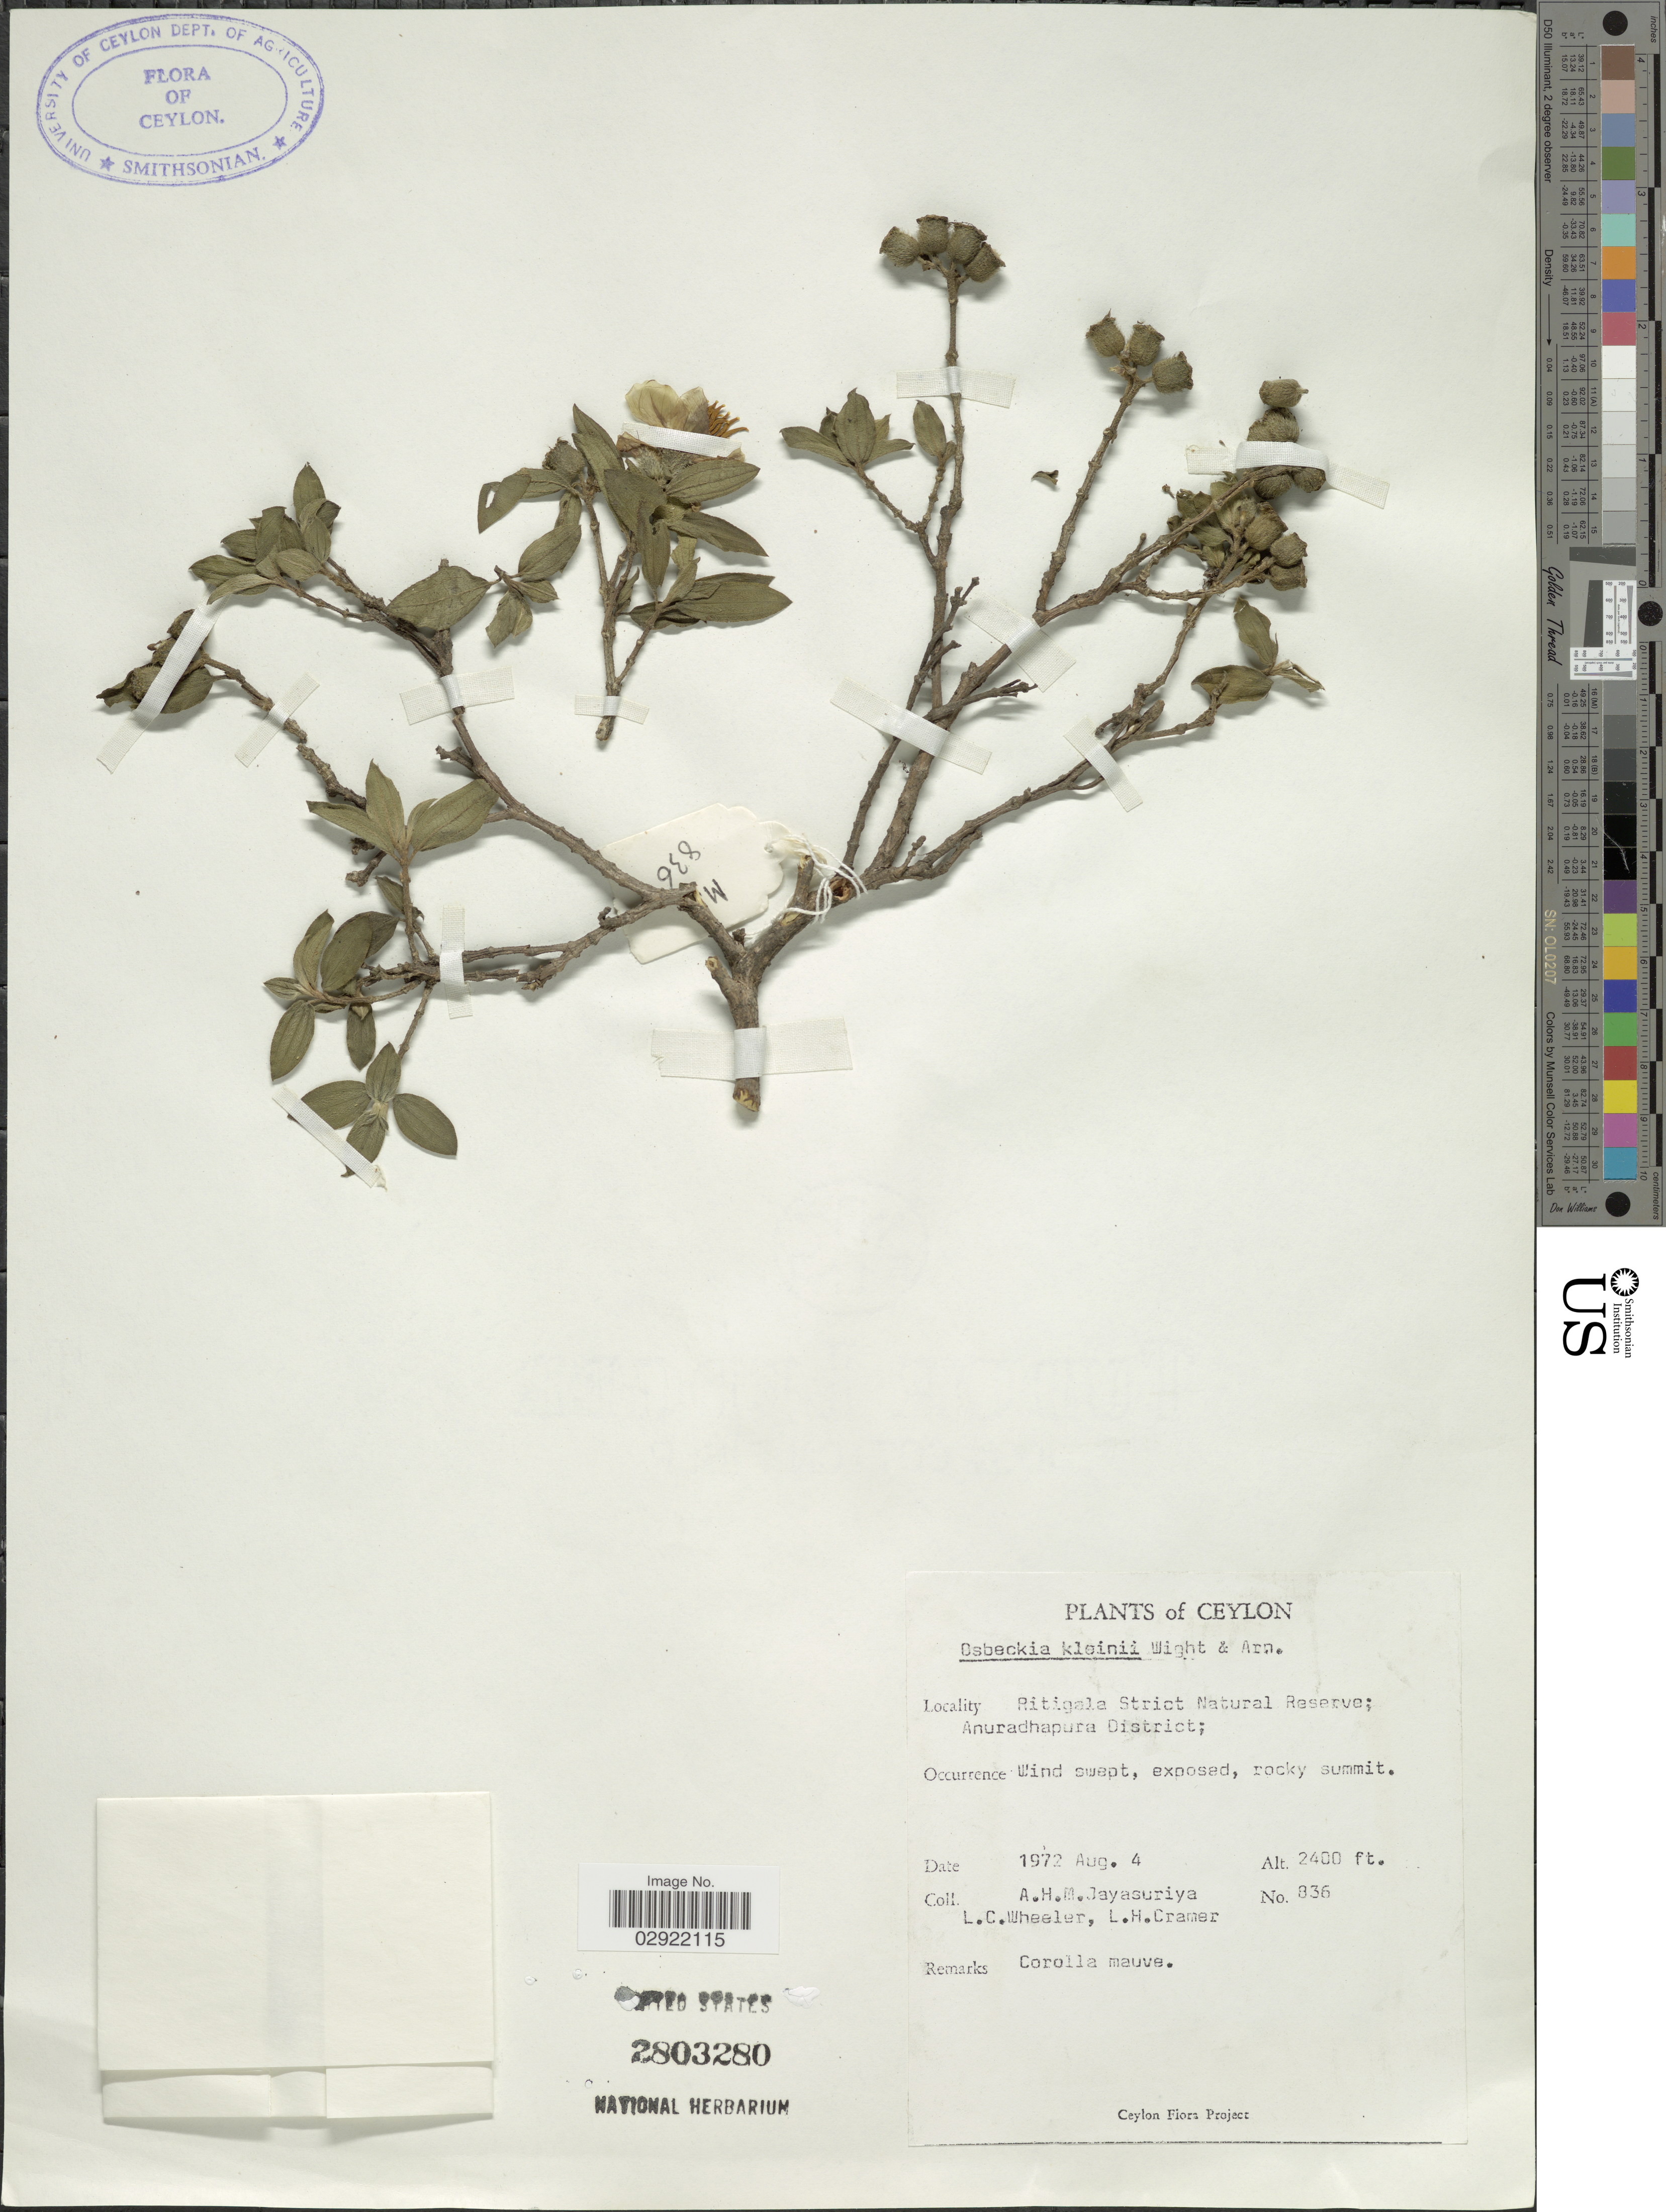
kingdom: Plantae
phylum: Tracheophyta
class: Magnoliopsida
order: Myrtales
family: Melastomataceae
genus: Osbeckia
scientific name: Osbeckia kleinii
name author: Wight & Arn.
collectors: A. Jayasuriya, L. C. Wheeler & L. H. Cramer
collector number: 836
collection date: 1972-08-04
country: Sri Lanka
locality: Ceylon. Ritigala Strict Natural Reserve, Anuradhapura District.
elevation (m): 732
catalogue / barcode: US 2803280